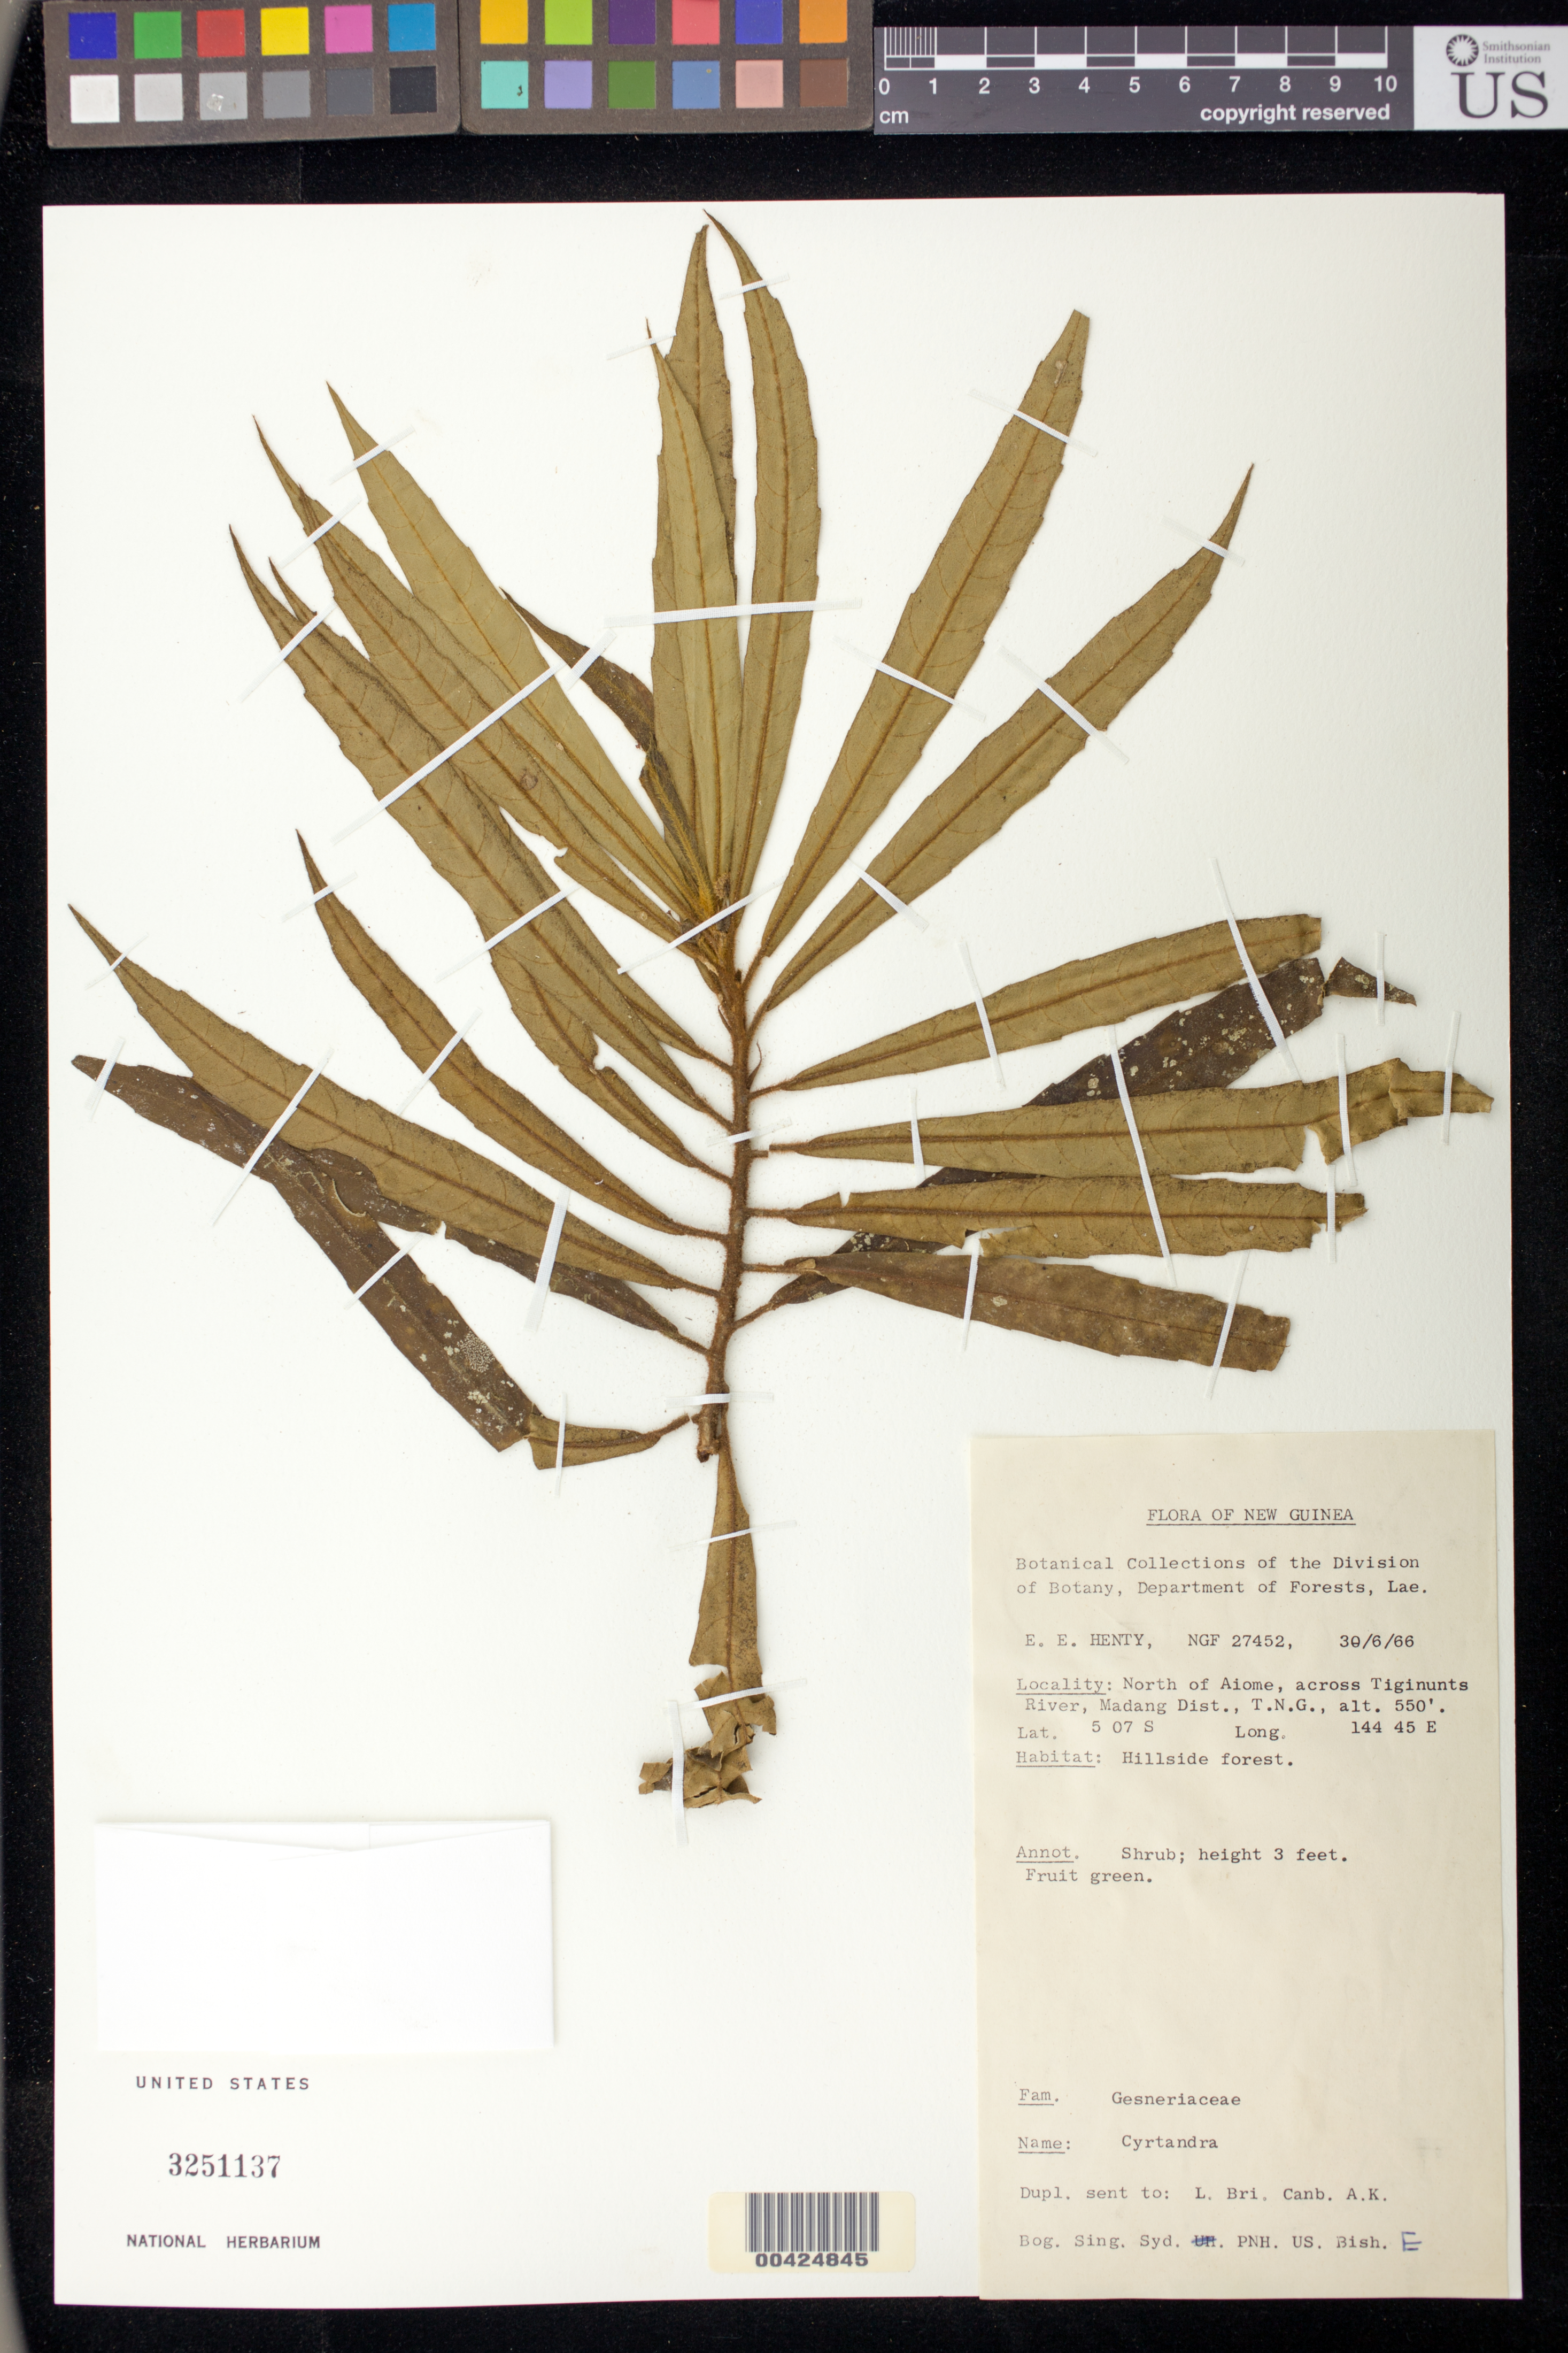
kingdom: Plantae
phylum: Tracheophyta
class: Magnoliopsida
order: Lamiales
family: Gesneriaceae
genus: Cyrtandra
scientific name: Cyrtandra sp.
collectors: E. Henty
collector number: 27452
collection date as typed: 30 Jun 1966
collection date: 1966-06-30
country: Papua New Guinea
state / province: Madang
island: New Guinea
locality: N of aiome, madang district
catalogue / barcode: US 3251137